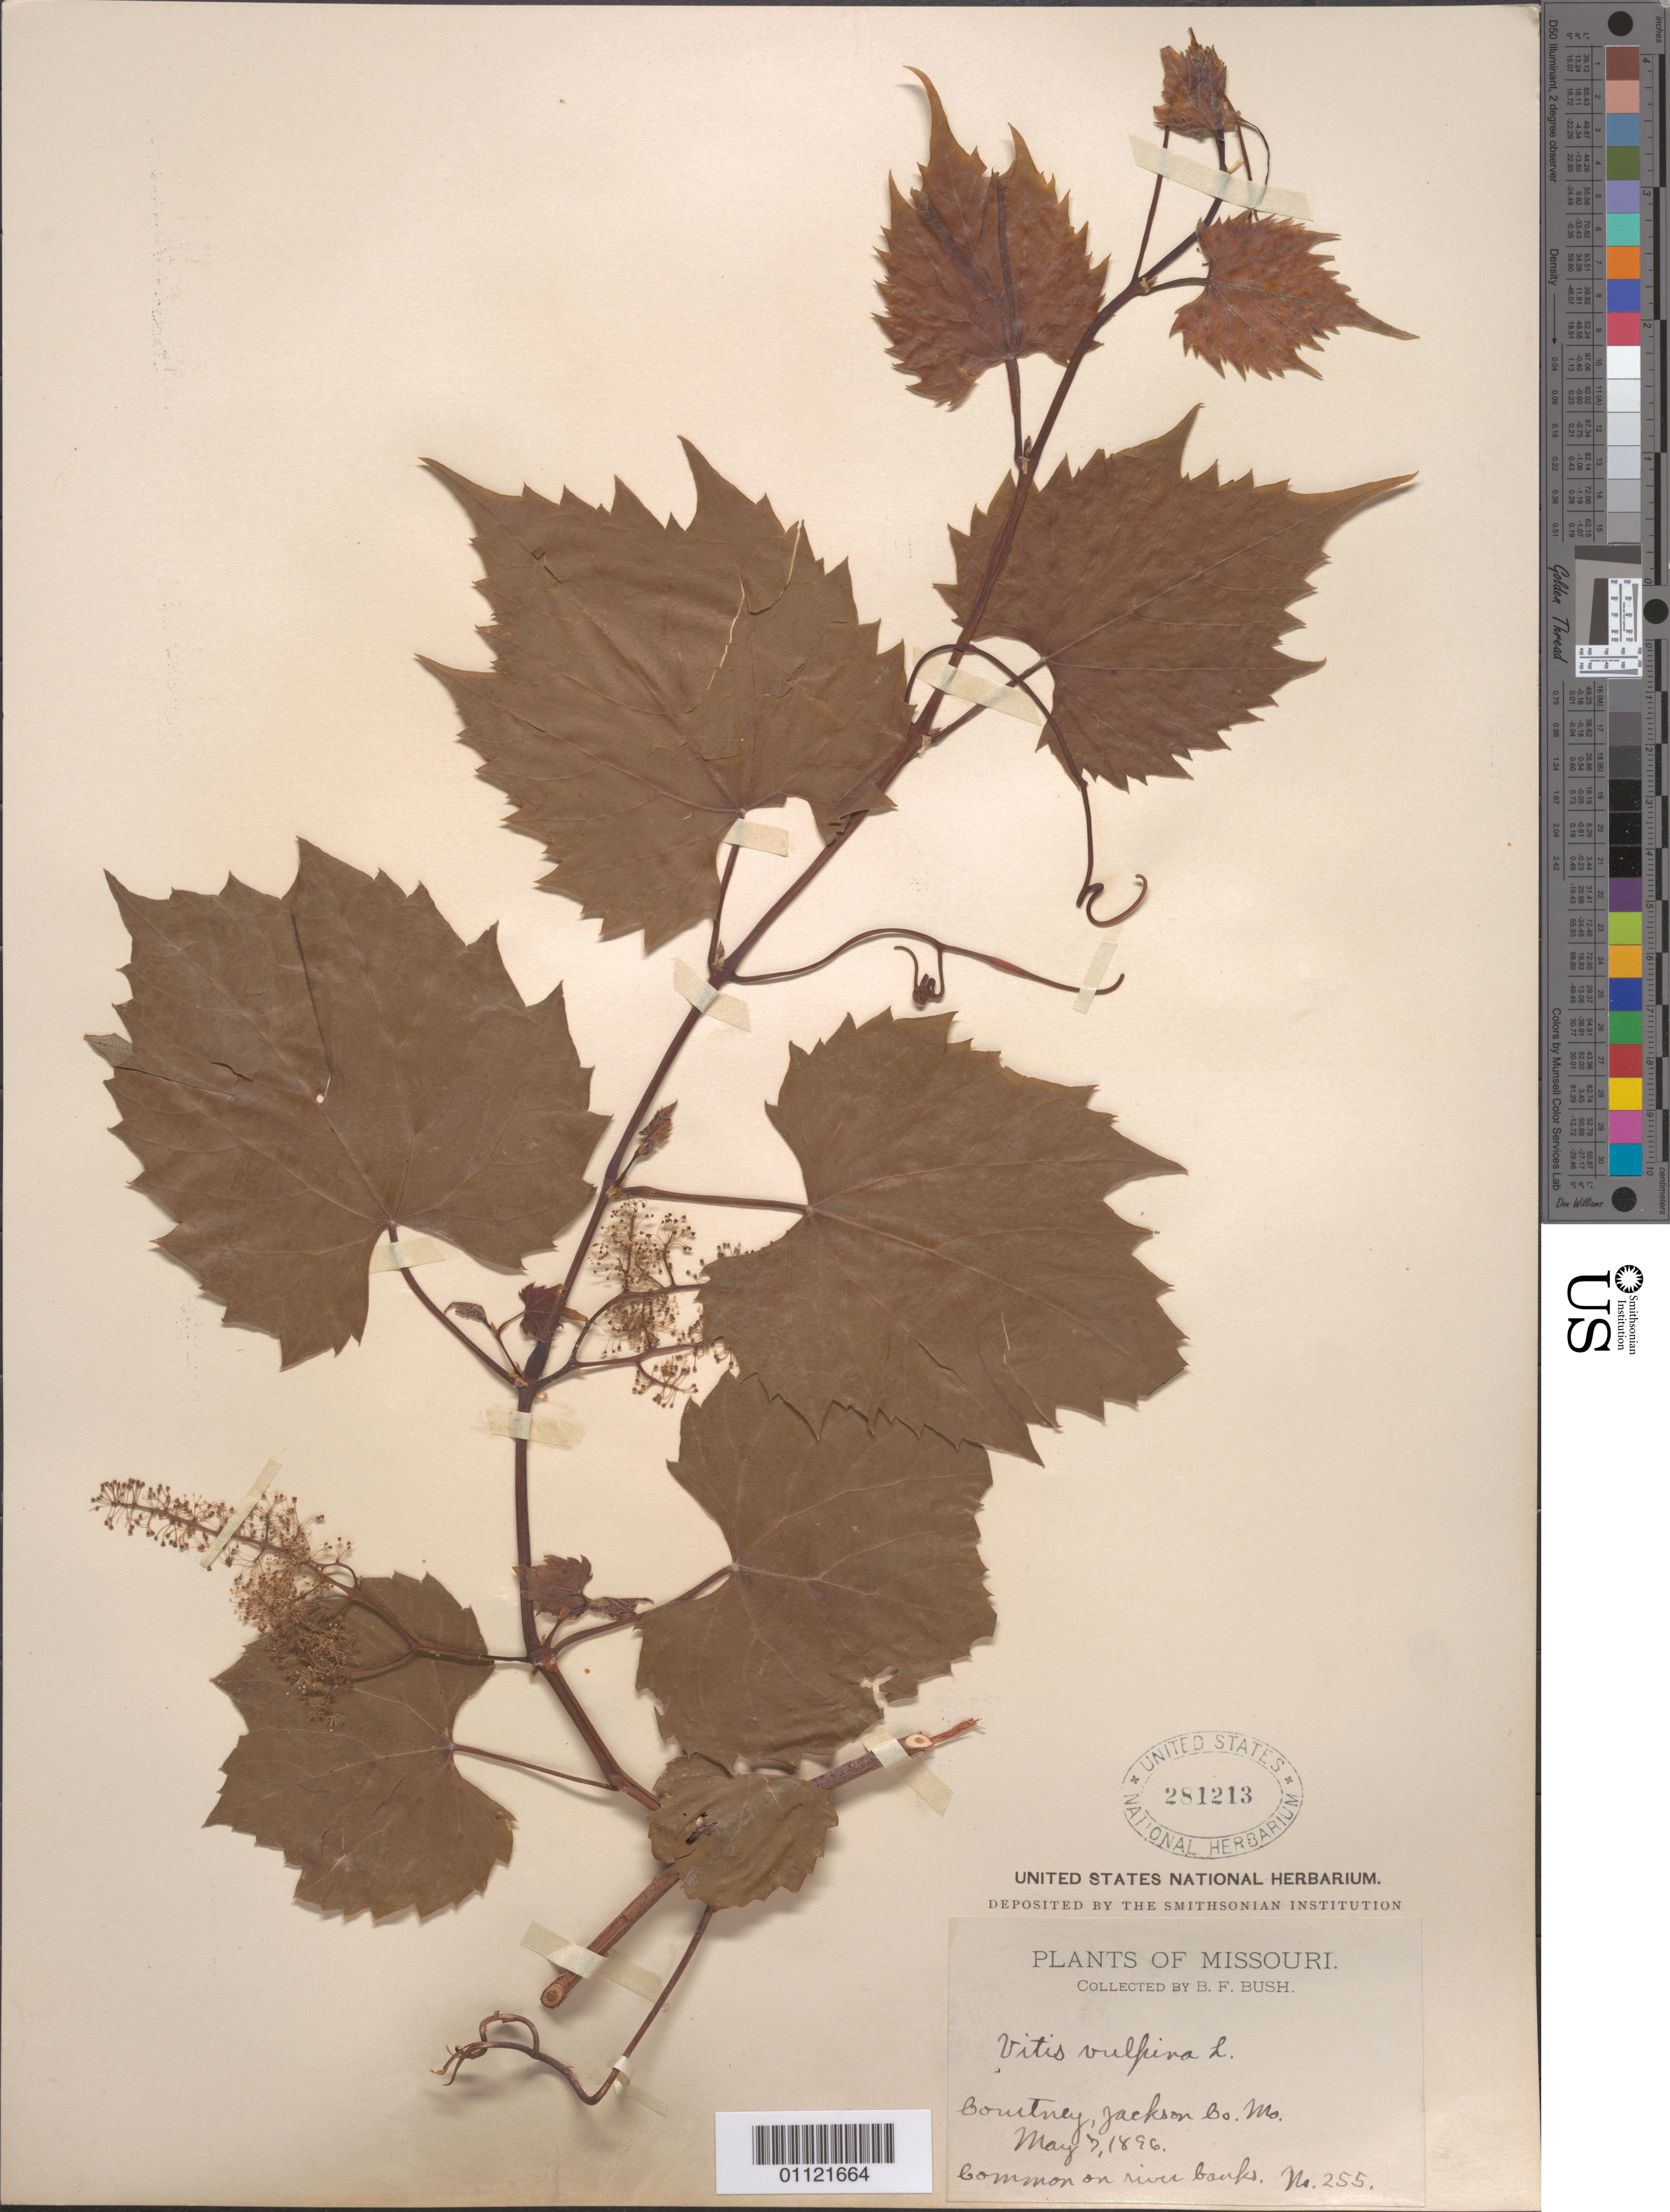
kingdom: Plantae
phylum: Tracheophyta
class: Magnoliopsida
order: Vitales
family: Vitaceae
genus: Vitis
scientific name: Vitis vulpina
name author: L.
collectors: B. F. Bush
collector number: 255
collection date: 1896-05-07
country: United States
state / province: Missouri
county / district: Jackson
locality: Courtney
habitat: river banks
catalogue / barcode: US 281213